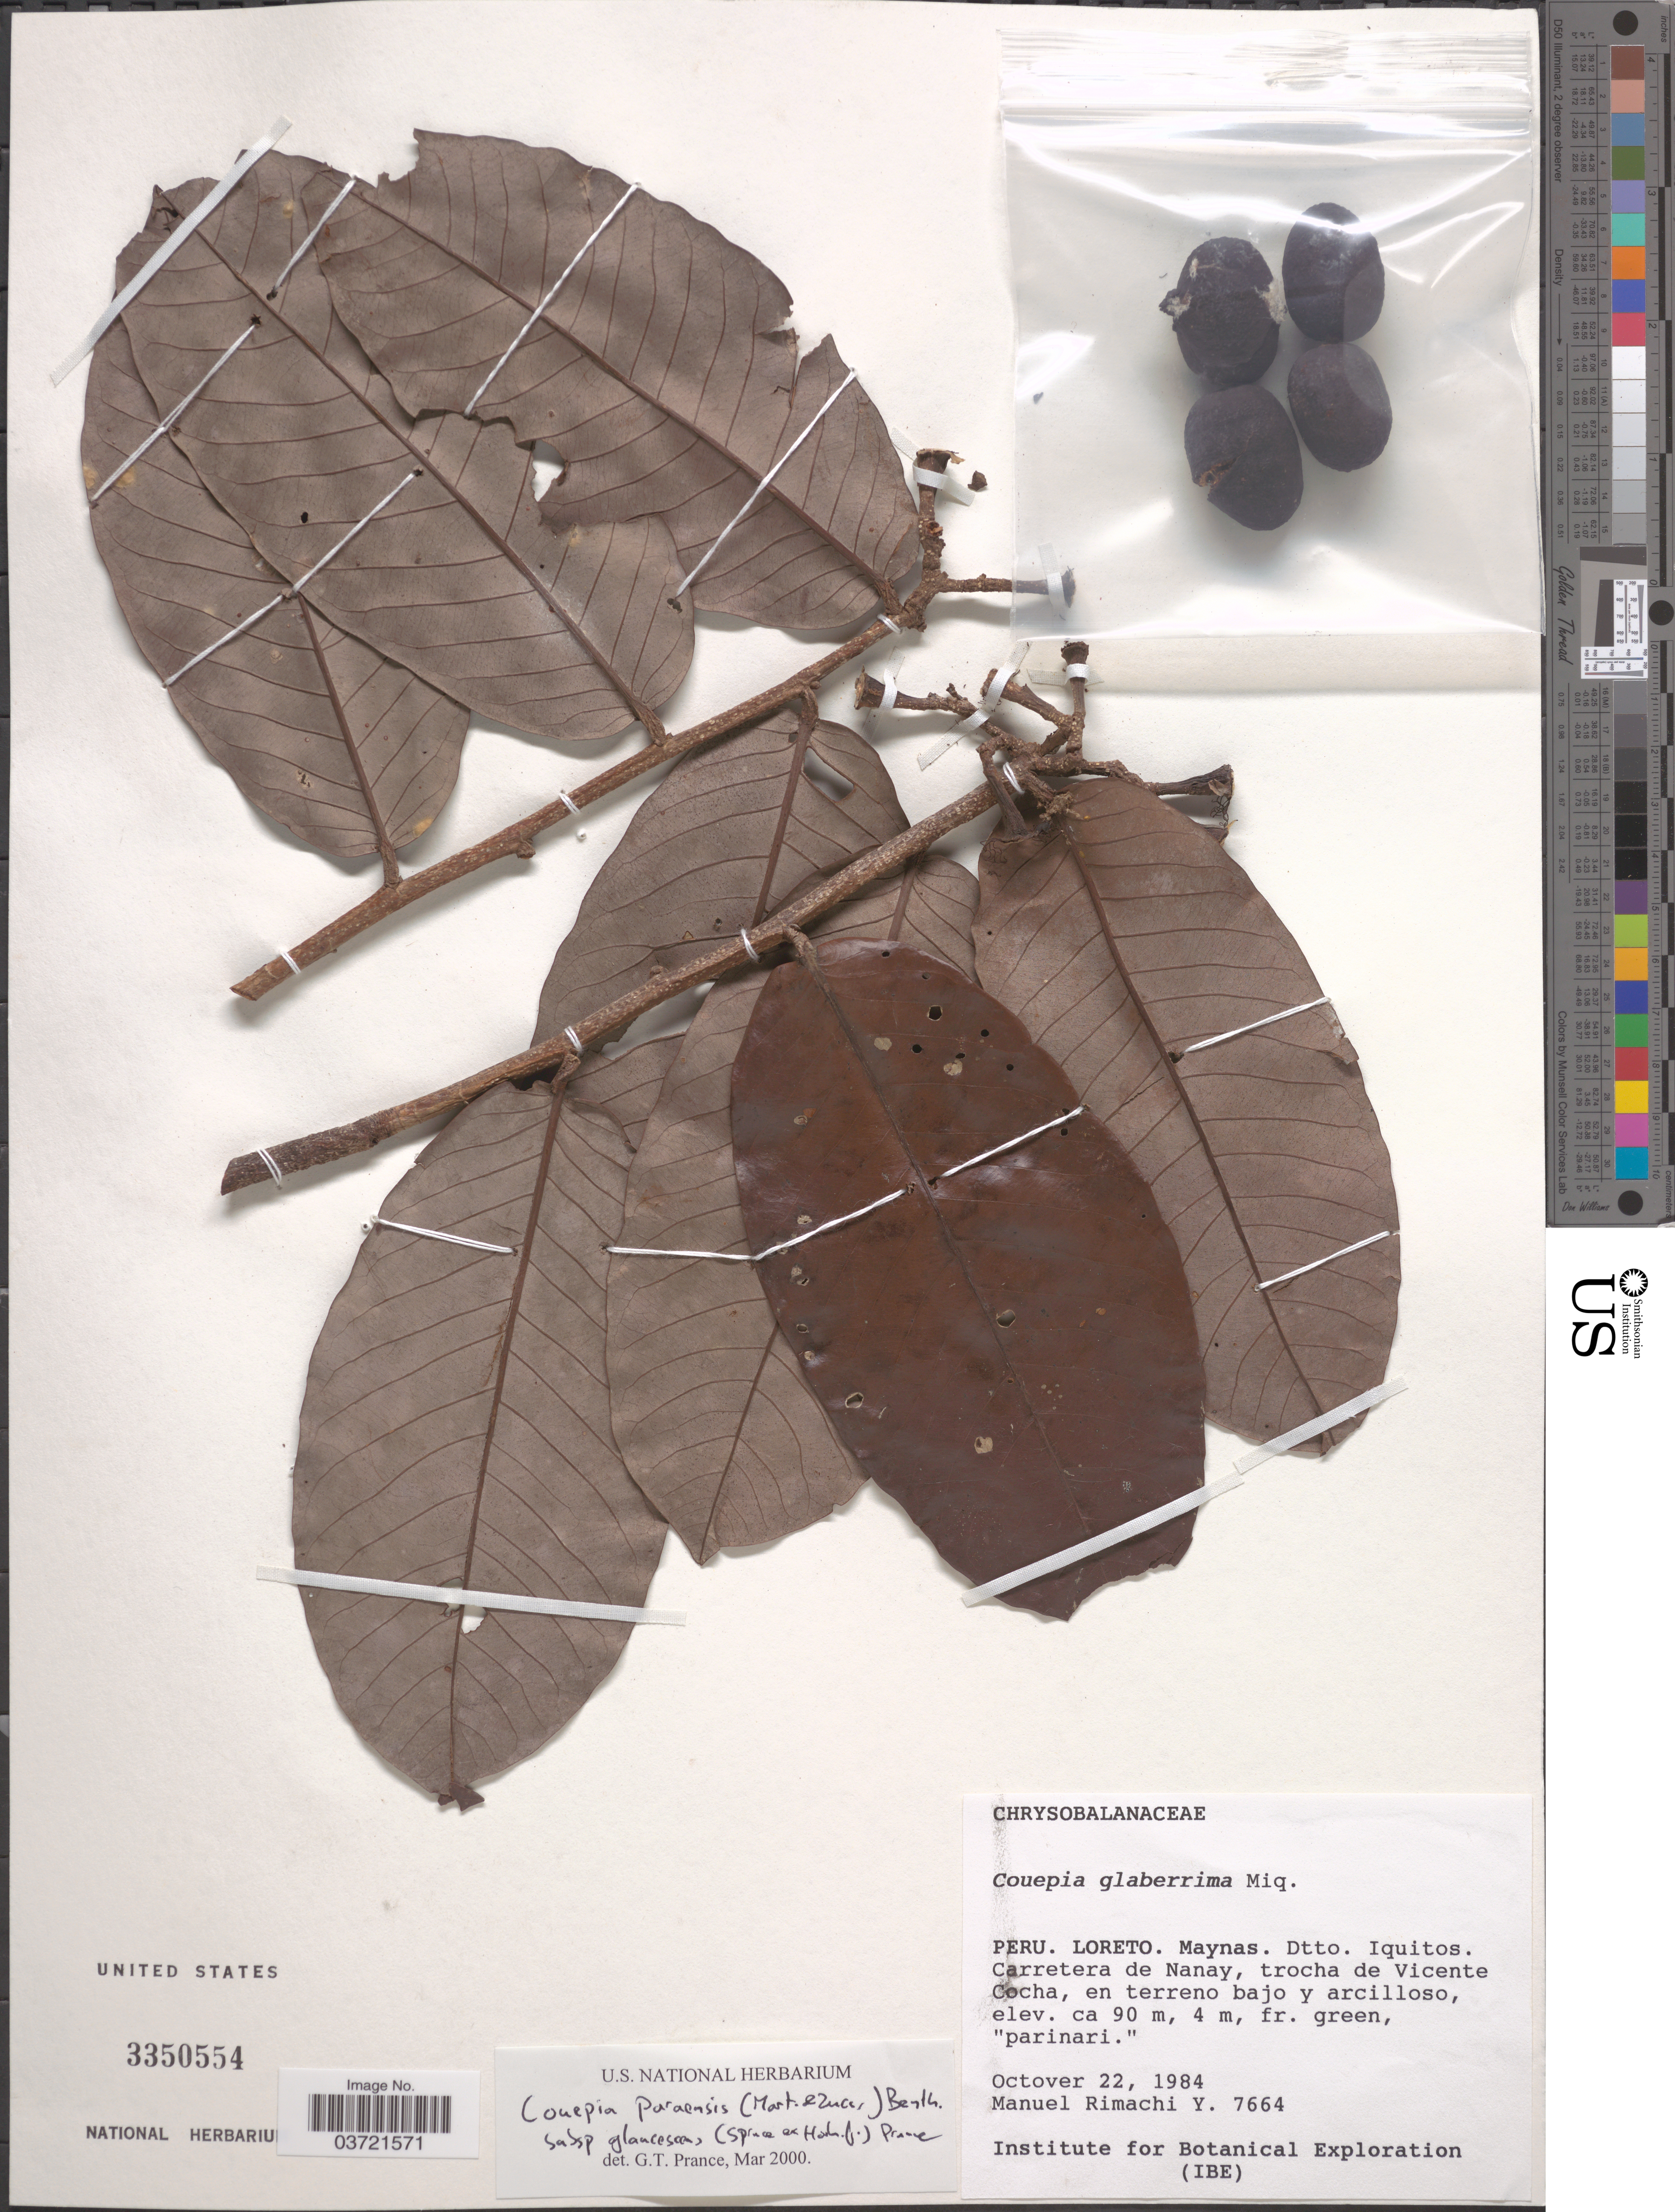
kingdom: Plantae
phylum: Tracheophyta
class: Magnoliopsida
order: Malpighiales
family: Chrysobalanaceae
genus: Couepia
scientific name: Couepia paraensis subsp. glaucescens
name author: (Spruce ex Hook. f.) Prance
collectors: M. Rimachi Y.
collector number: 7664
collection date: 1984-10-22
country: Peru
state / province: Loreto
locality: Maynas. Dtto. Iquitos. Carretera de Nanay, trocha de Vicente Cocha.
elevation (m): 90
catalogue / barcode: US 3350554